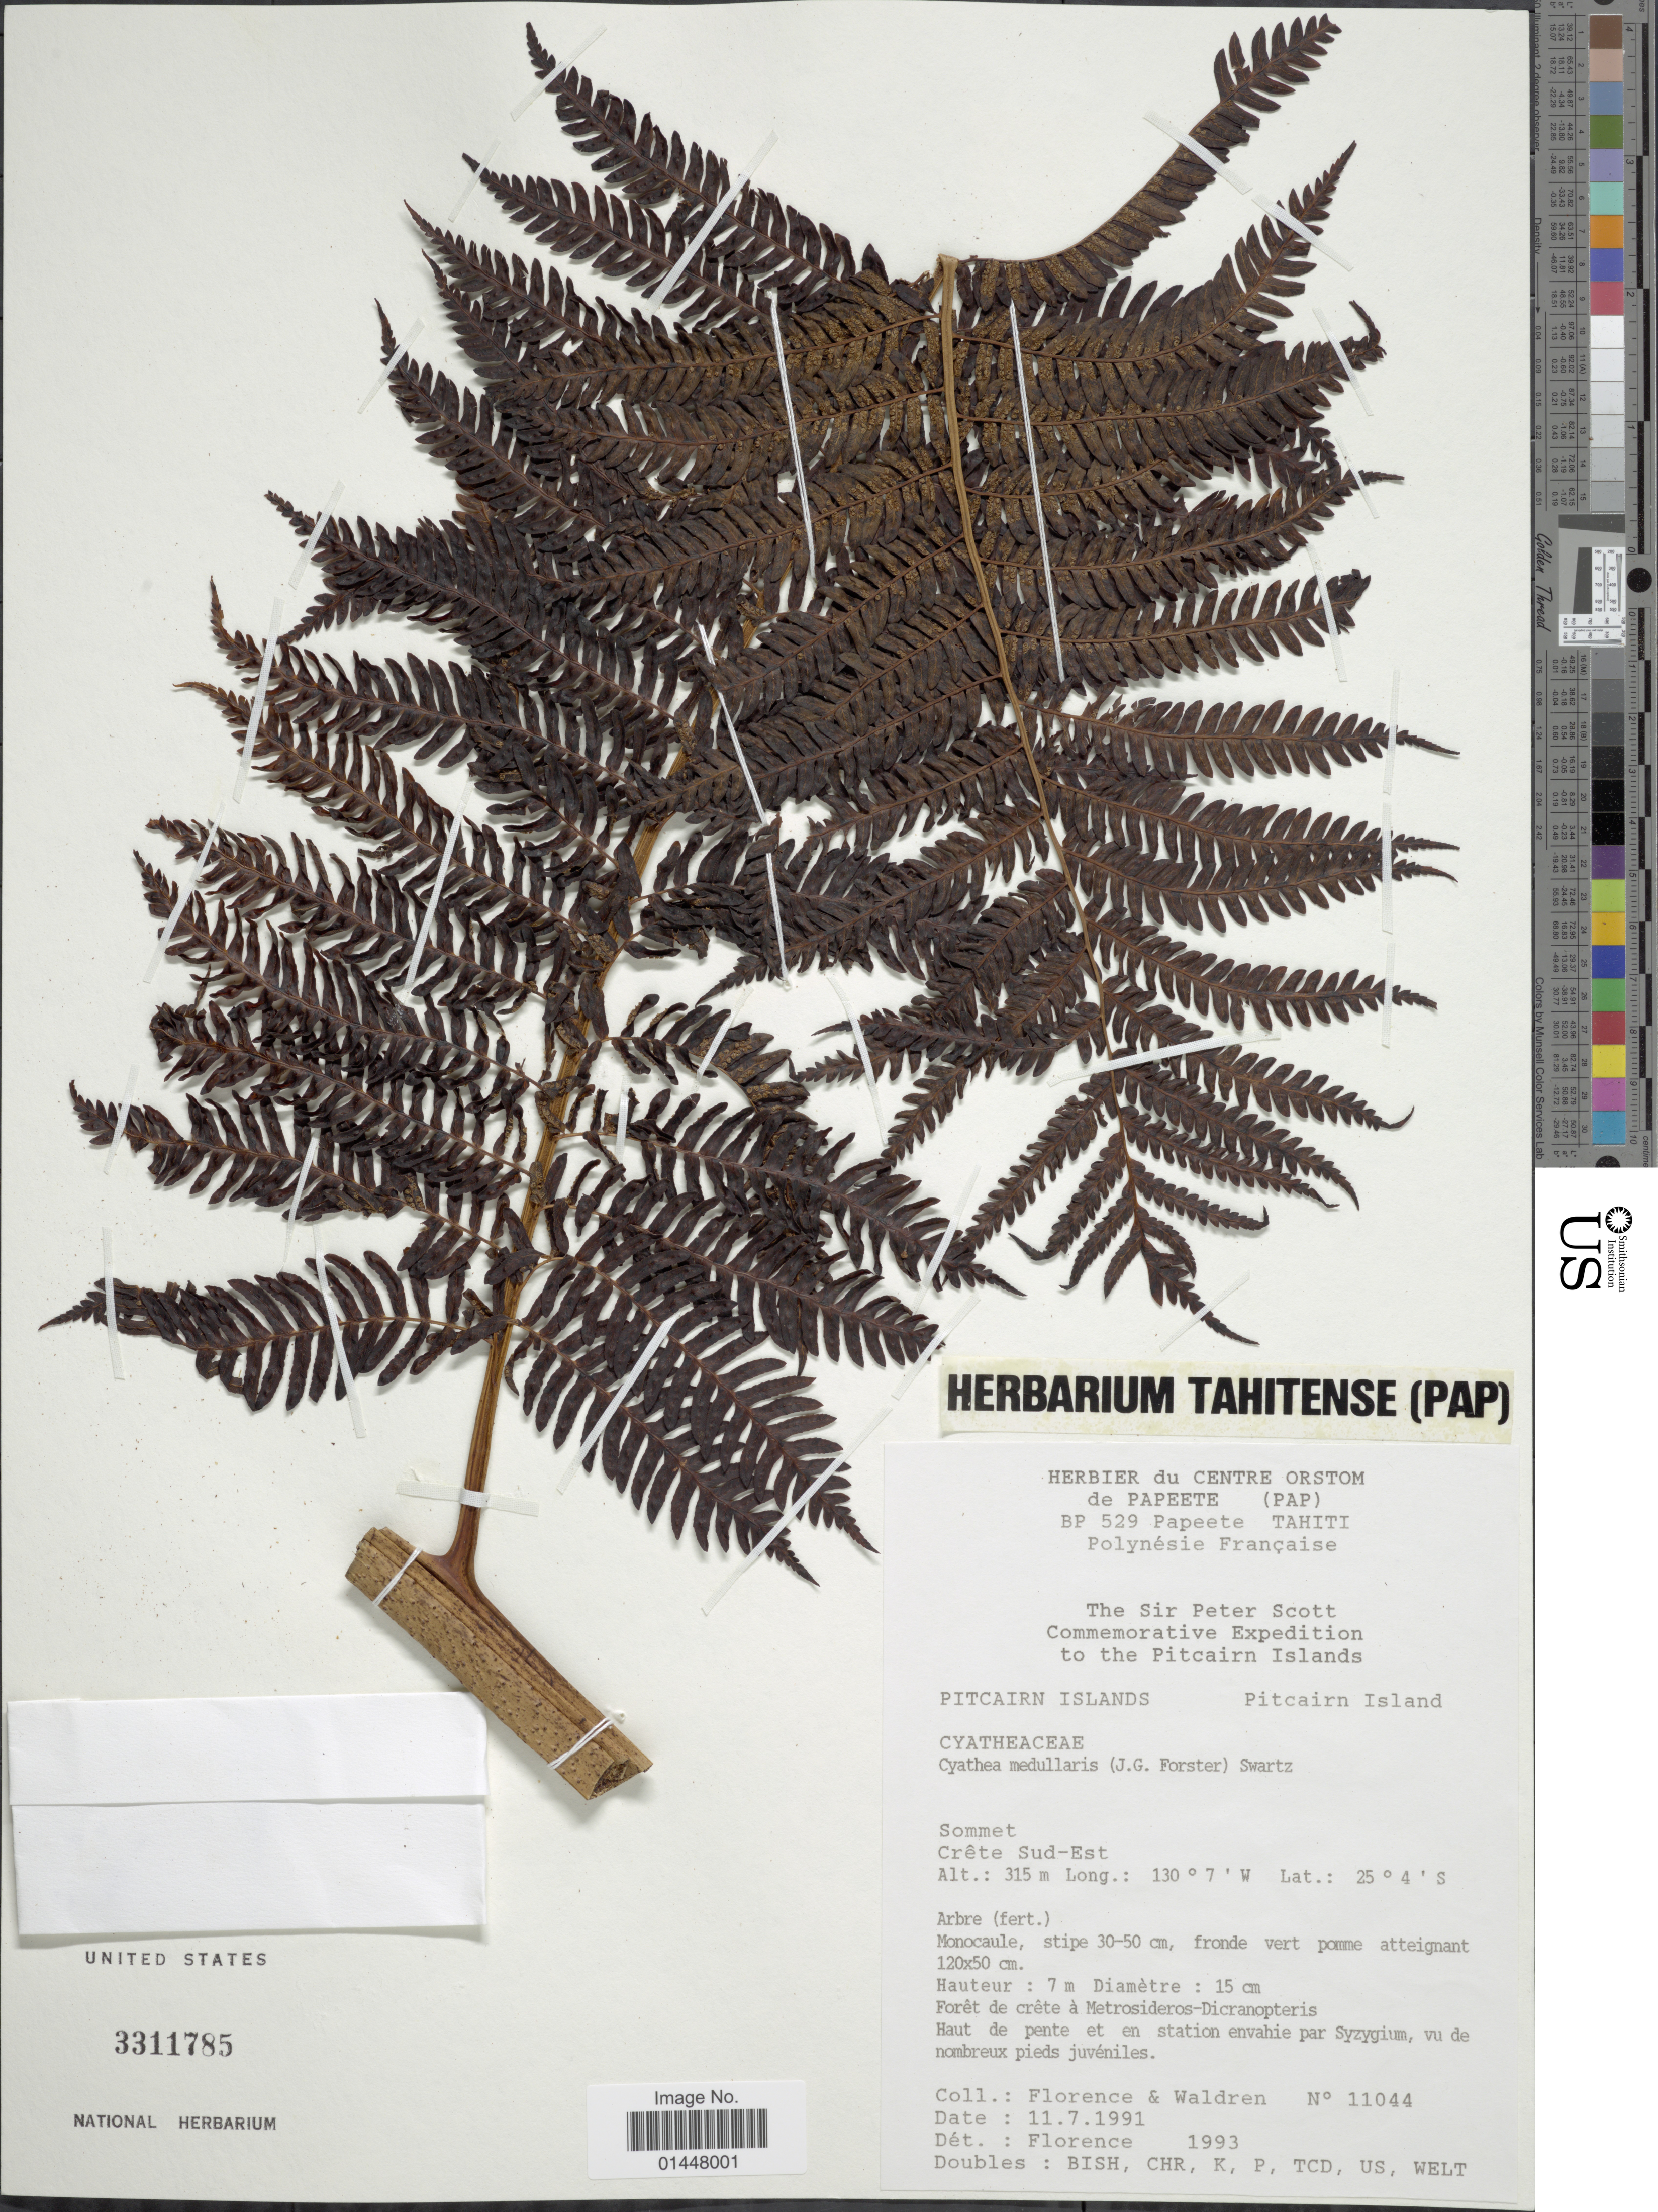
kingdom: Plantae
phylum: Tracheophyta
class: Polypodiopsida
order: Cyatheales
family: Cyatheaceae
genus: Sphaeropteris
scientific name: Sphaeropteris medullaris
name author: (G. Forst.) Bernh.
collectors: -. Florence & Waldren, --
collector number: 11044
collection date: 1991-07-11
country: Pitcairn Islands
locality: Pitcairn Island, Sommet, Crete Sud-Est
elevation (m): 315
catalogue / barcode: US 3311785